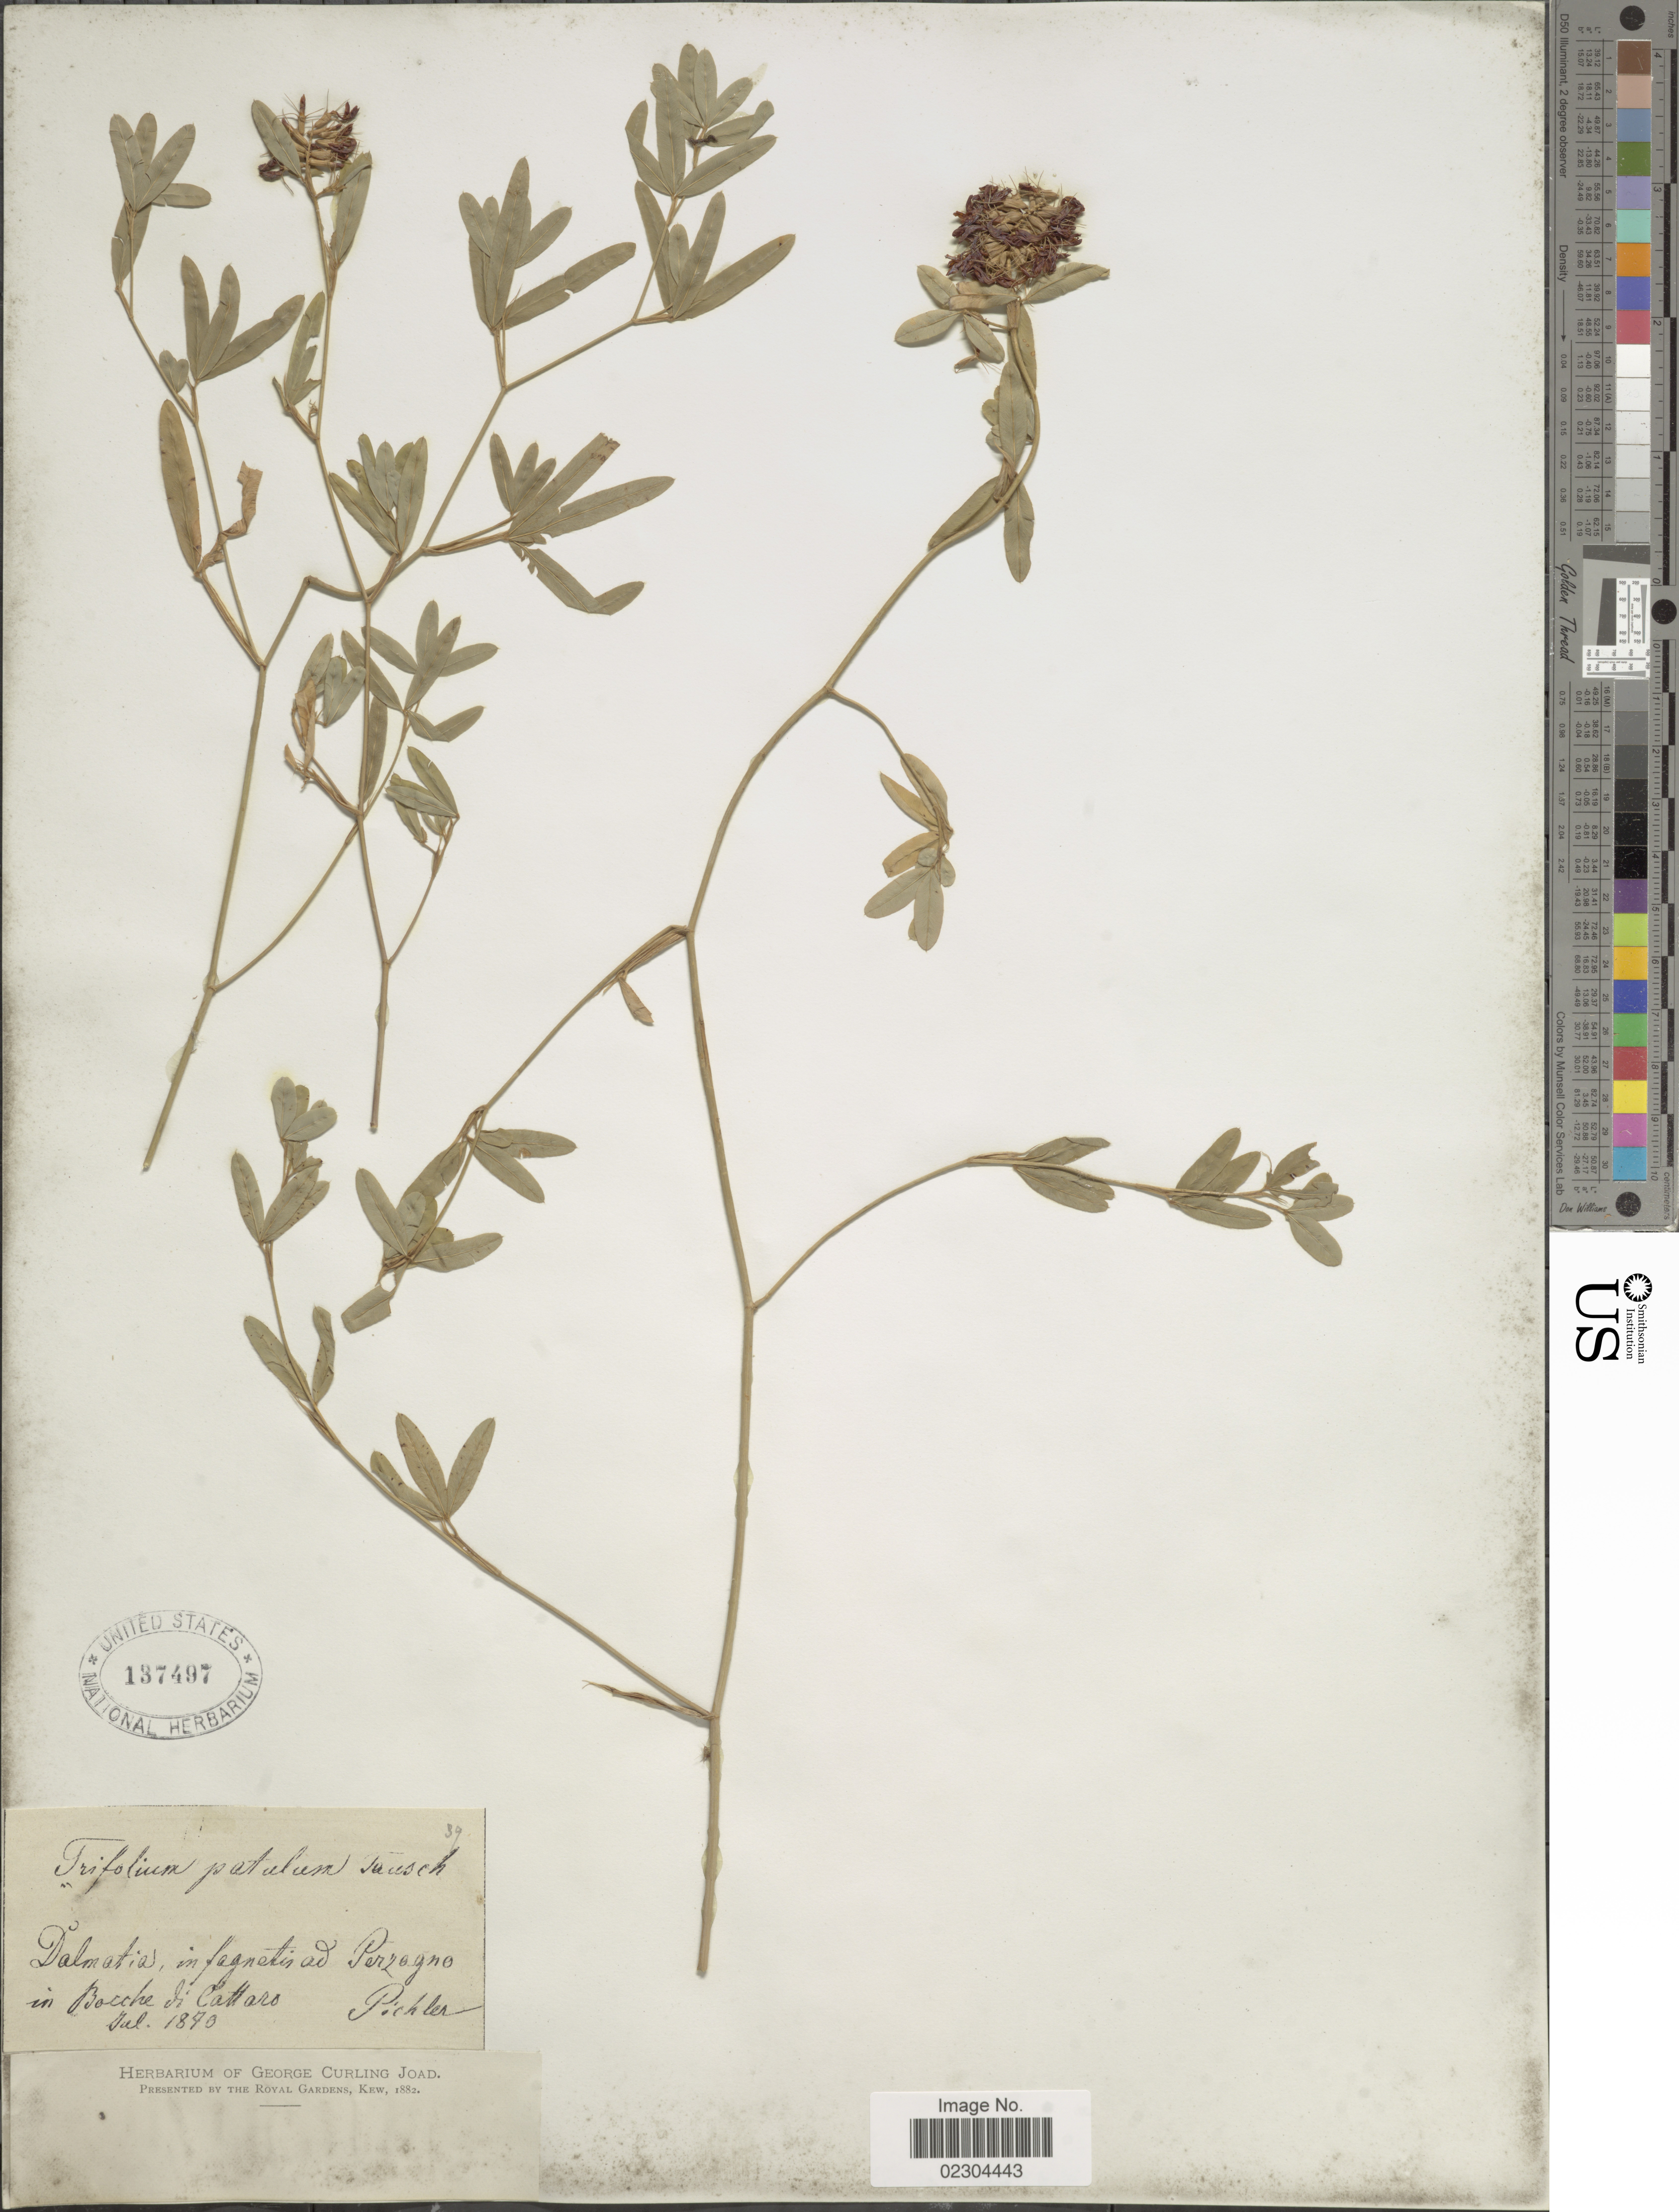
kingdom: Plantae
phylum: Tracheophyta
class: Magnoliopsida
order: Fabales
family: Fabaceae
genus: Trifolium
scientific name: Trifolium patulum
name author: Tausch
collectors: Pichler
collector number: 39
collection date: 1873-07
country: Croatia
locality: Dalmatia, ad Perzagno in Bocche di Cattaro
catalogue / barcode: US 137497